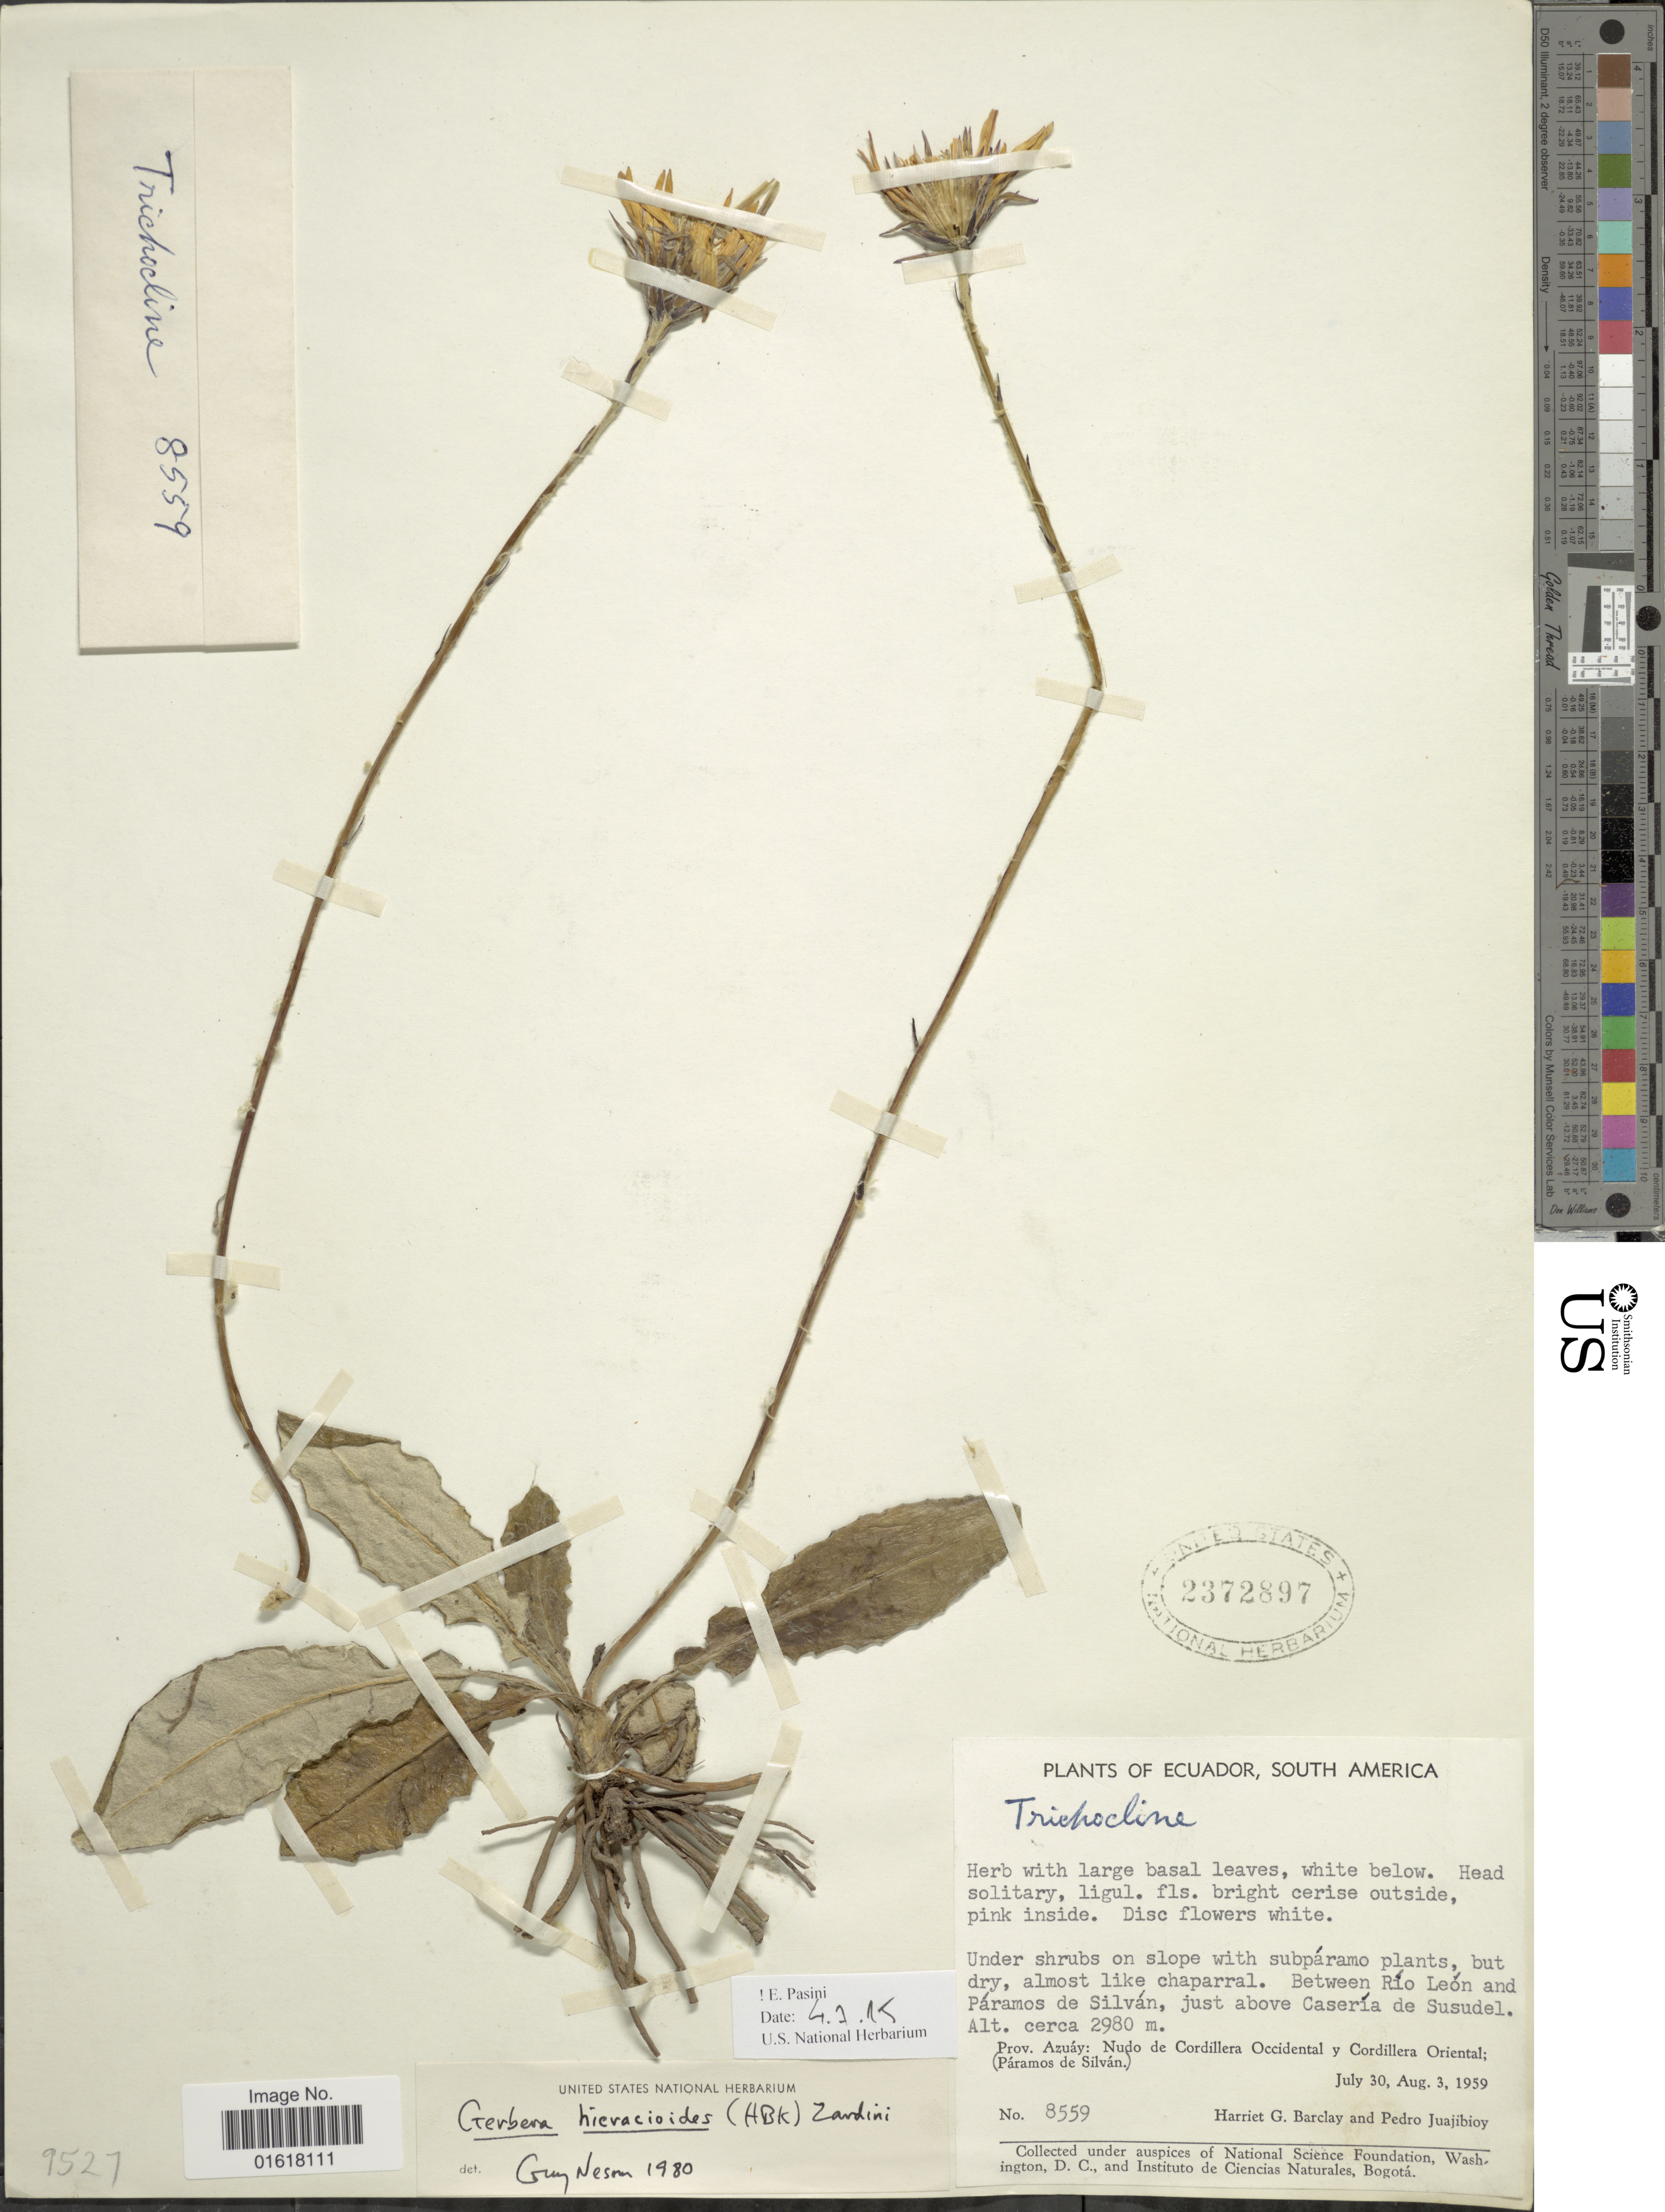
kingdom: Plantae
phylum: Tracheophyta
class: Magnoliopsida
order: Asterales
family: Asteraceae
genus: Trichocline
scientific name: Trichocline hieracioides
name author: (Kunth) Ferreyra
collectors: H. G. Barclay & P. Juajibioy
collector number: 8559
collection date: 1959-07-30/1959-08-03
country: Ecuador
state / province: Azuay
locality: Nudo de Cordillera Occidental y Cordillera Oriental. Between Río León and Páramos de Silván, just above Casería de Susudel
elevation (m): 2980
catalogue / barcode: US 2372897